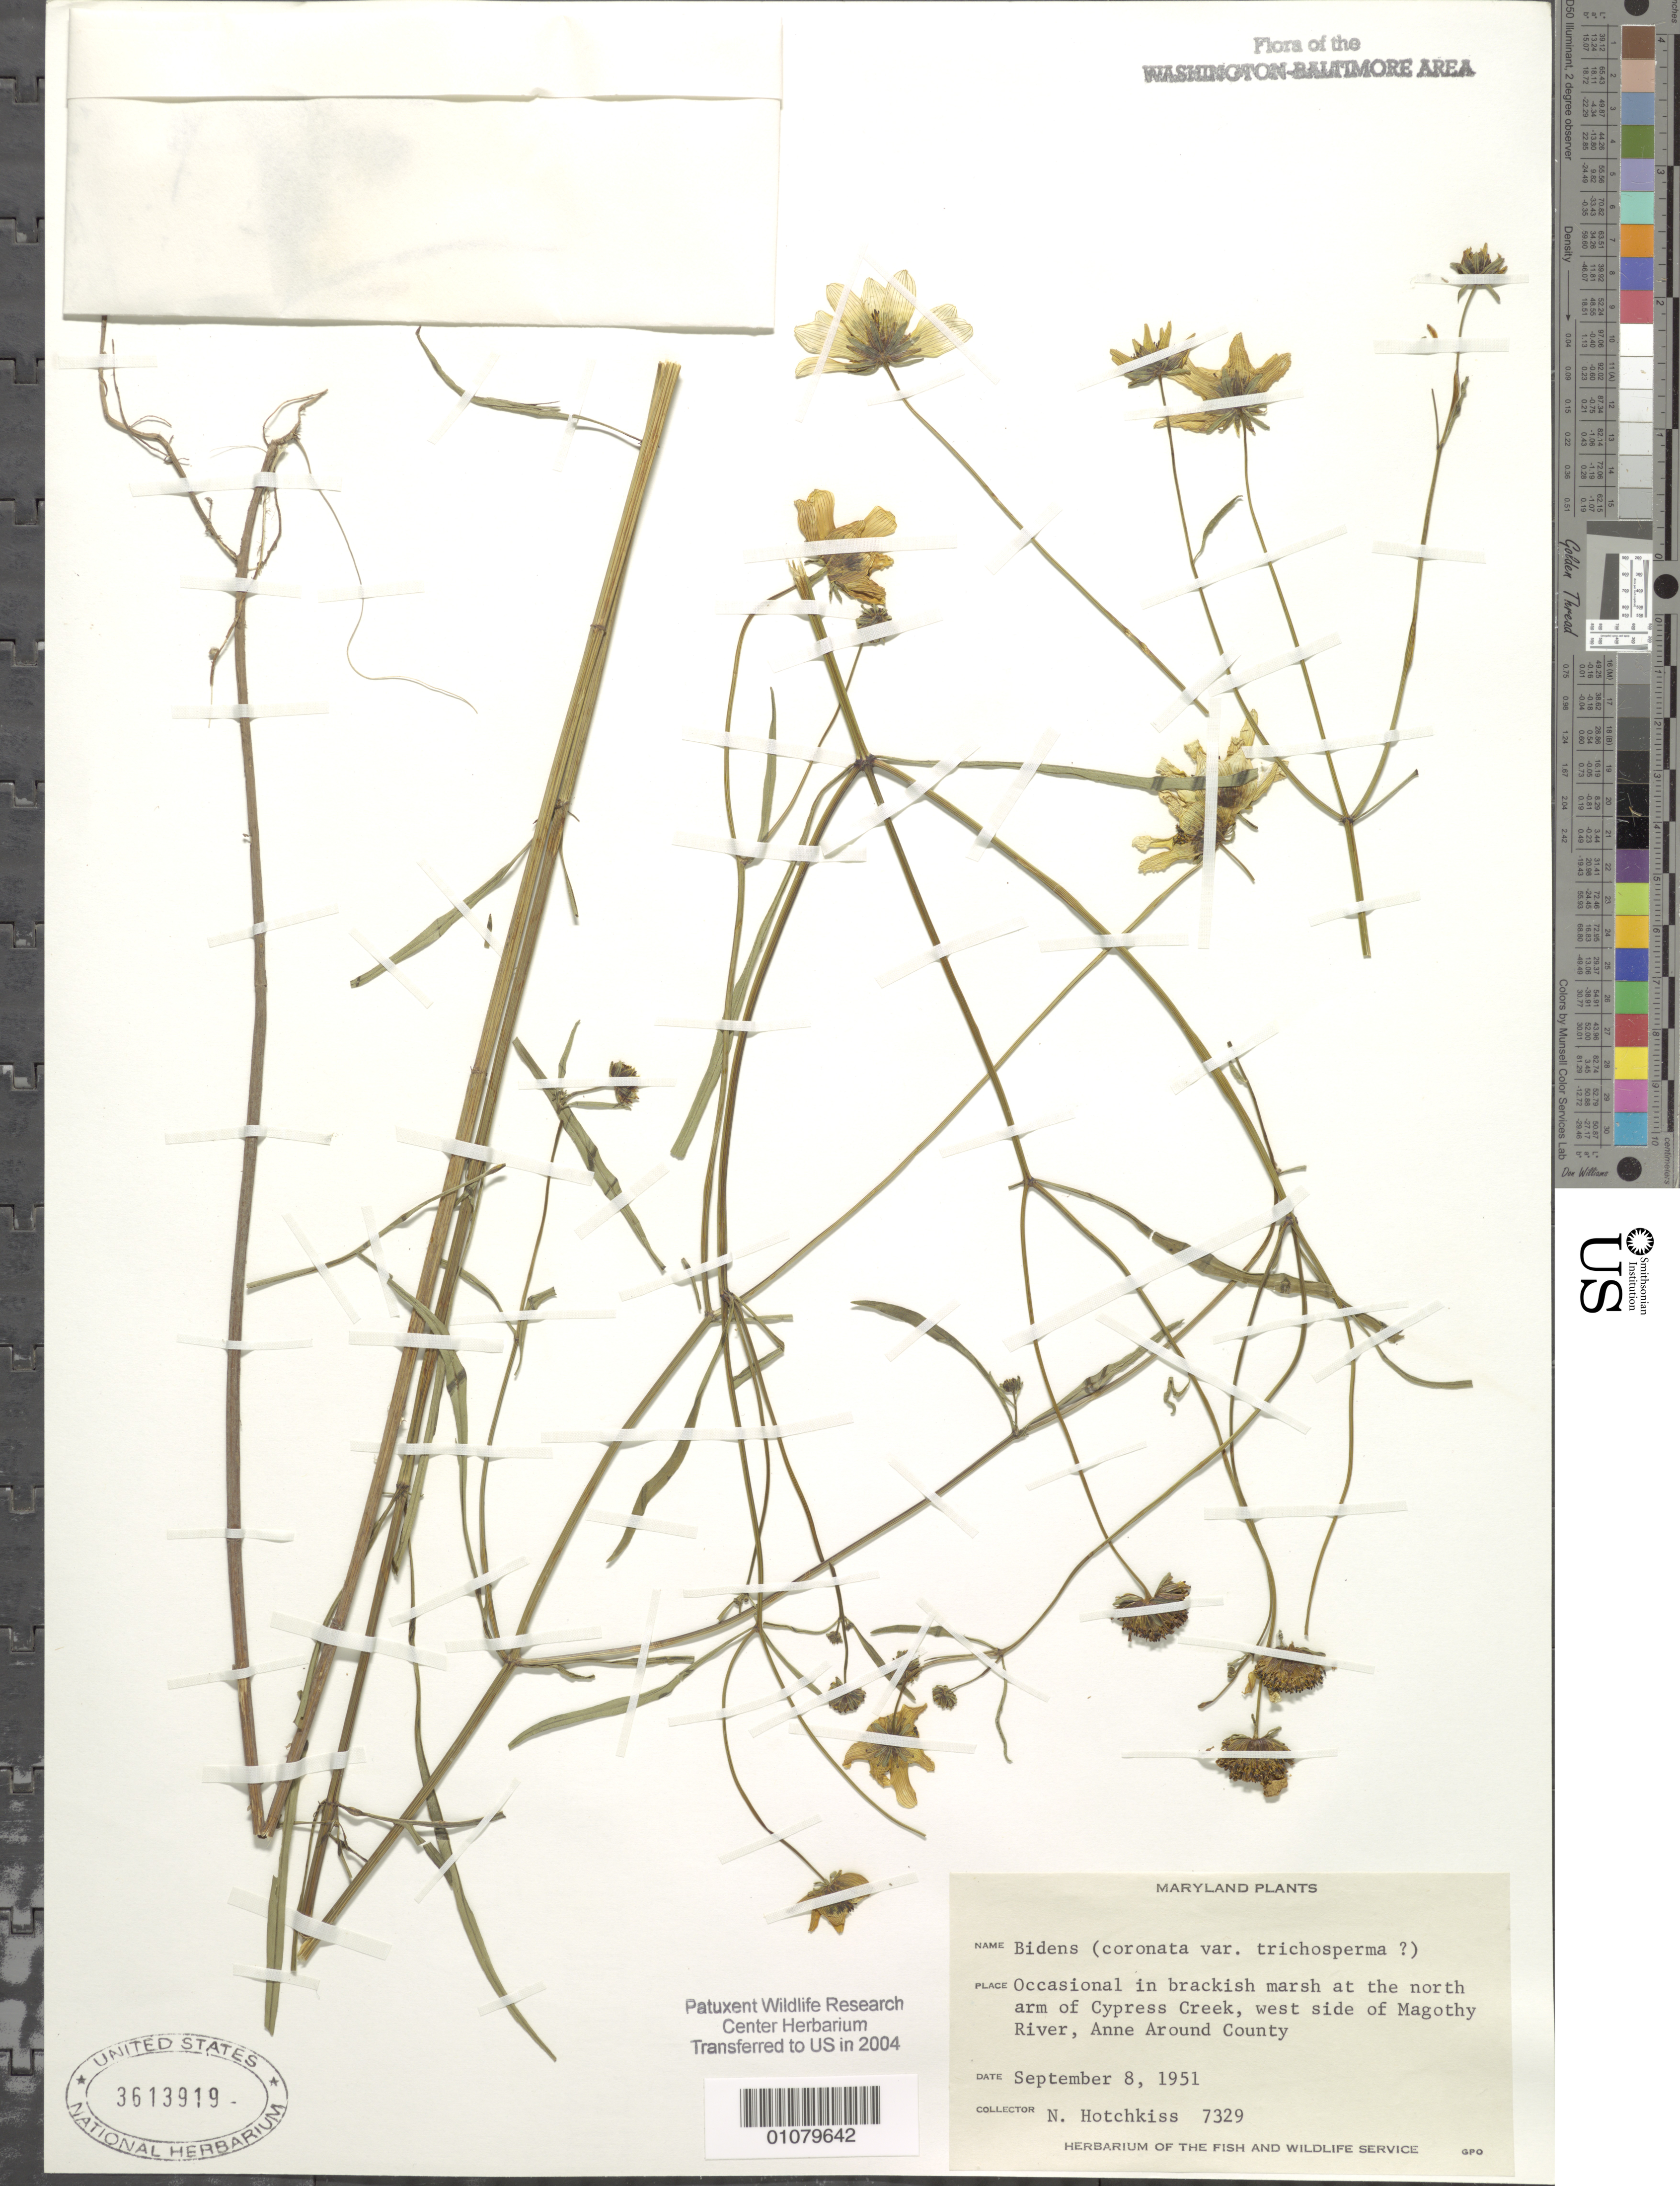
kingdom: Plantae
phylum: Tracheophyta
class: Magnoliopsida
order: Asterales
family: Asteraceae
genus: Bidens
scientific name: Bidens sp.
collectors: N. Hotchkiss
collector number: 7329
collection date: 1951-09-08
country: United States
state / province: Maryland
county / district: Anne Arundel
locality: N. arm of Cypress Creek, W. side of Magothy River.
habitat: Occasional in slightly brackish marsh.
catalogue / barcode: US 3613919